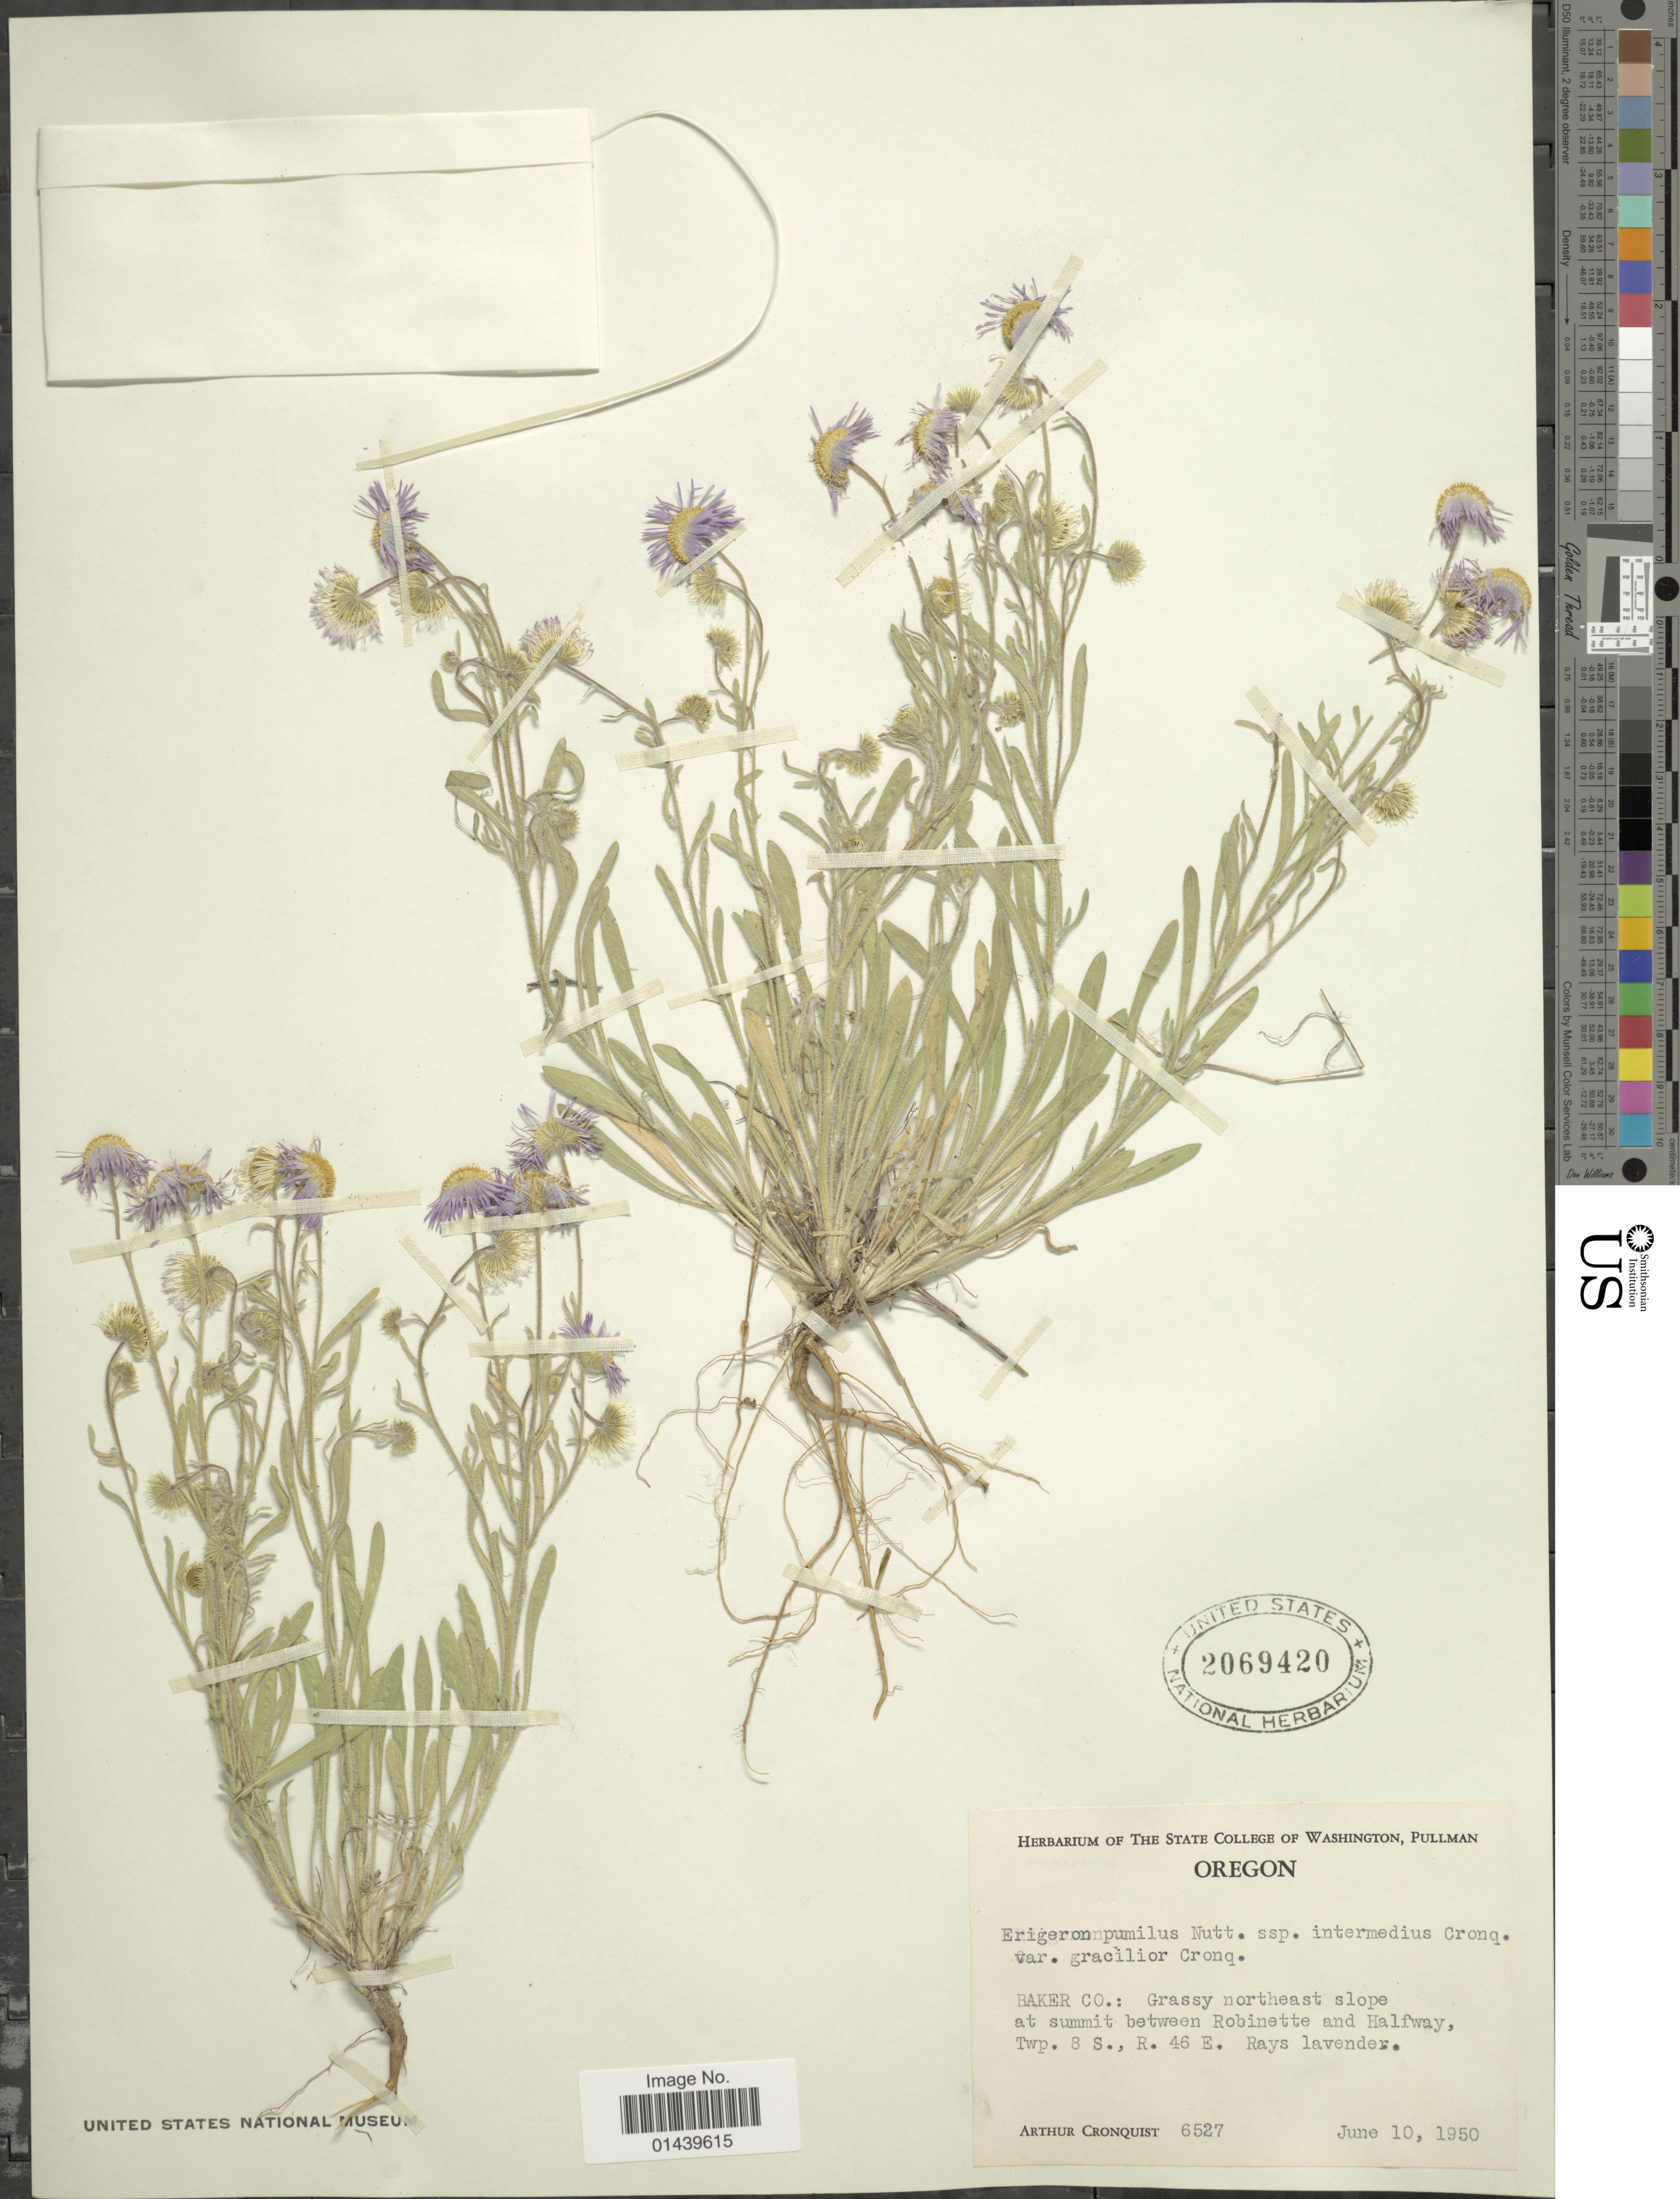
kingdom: Plantae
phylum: Tracheophyta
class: Magnoliopsida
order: Asterales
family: Asteraceae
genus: Erigeron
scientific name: Erigeron pumilus subsp. intermedius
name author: Cronq.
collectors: A. J. Cronquist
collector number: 6527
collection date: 1950-06-10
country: United States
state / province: Oregon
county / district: Baker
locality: Grassy northeast slope at summit between Robinette and Halfway, Twp. 8 S., R. 46 E.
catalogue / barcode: US 2069420